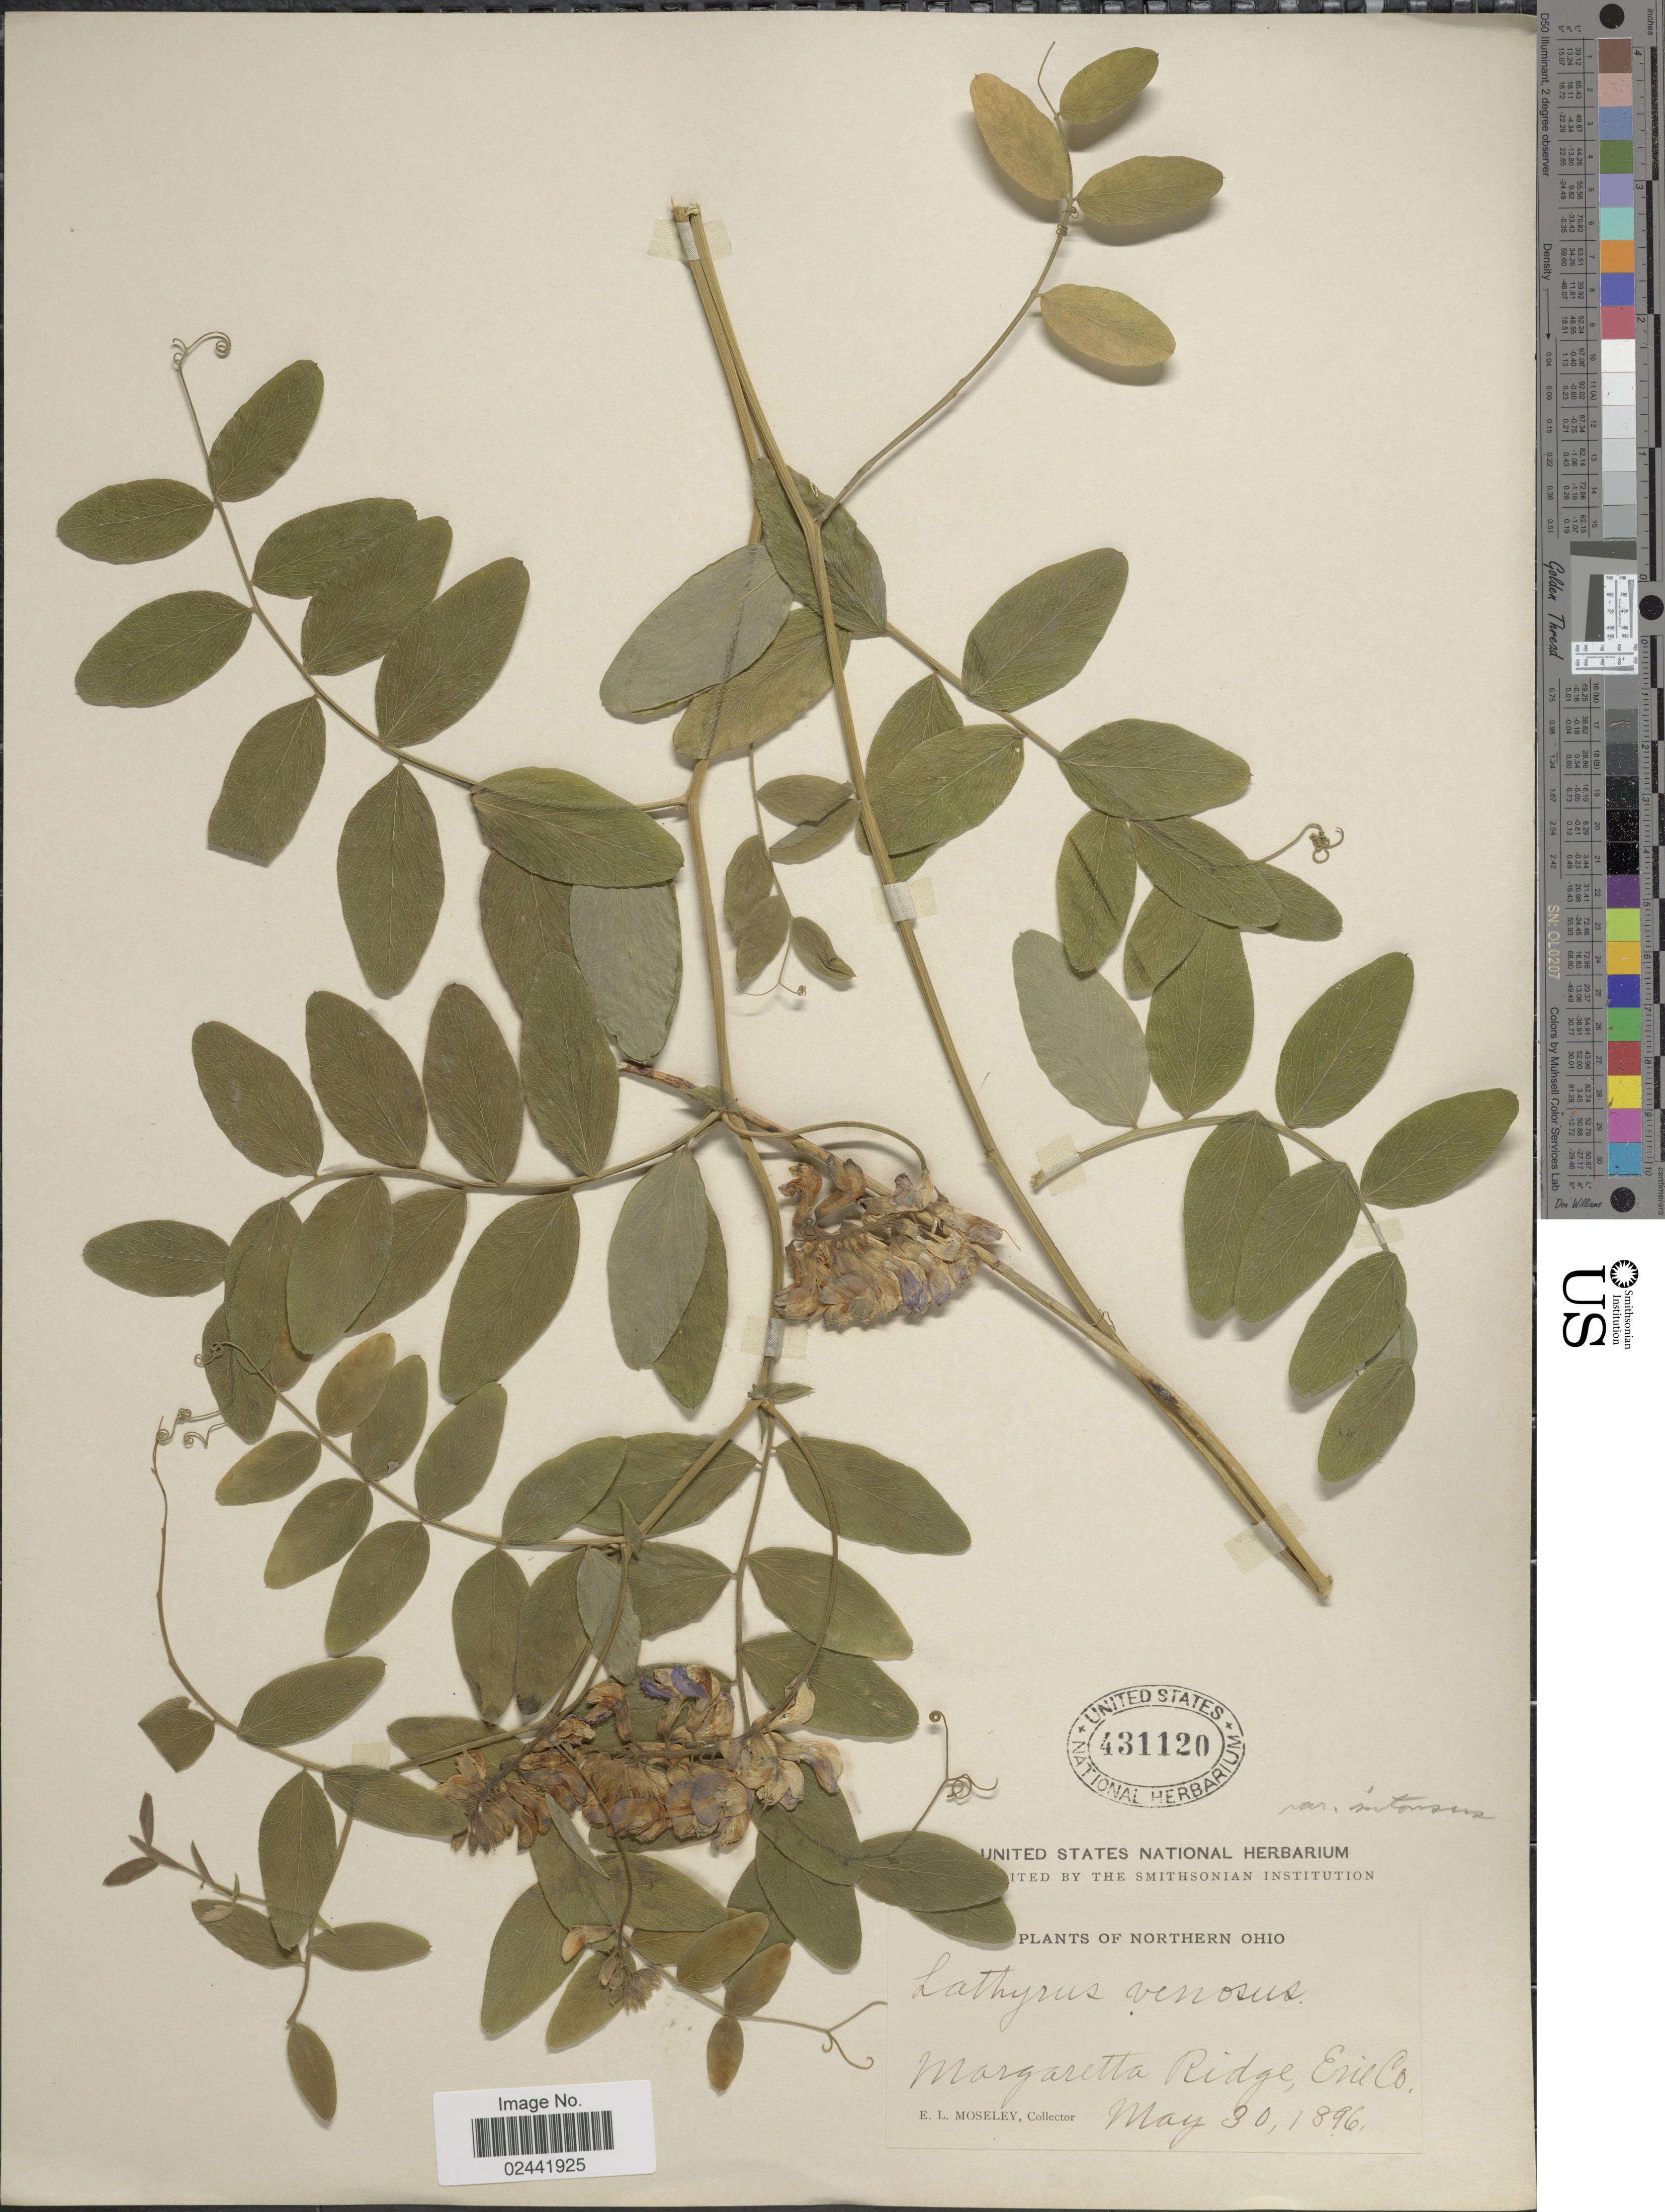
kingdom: Plantae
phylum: Tracheophyta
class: Magnoliopsida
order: Fabales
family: Fabaceae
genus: Lathyrus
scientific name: Lathyrus venosus var. intonsus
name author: Butters & H. St. John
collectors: E. Moseley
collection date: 1896-05-30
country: United States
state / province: Ohio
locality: Northern Ohio. Margaretta Ridge, Erie Co.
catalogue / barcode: US 431120